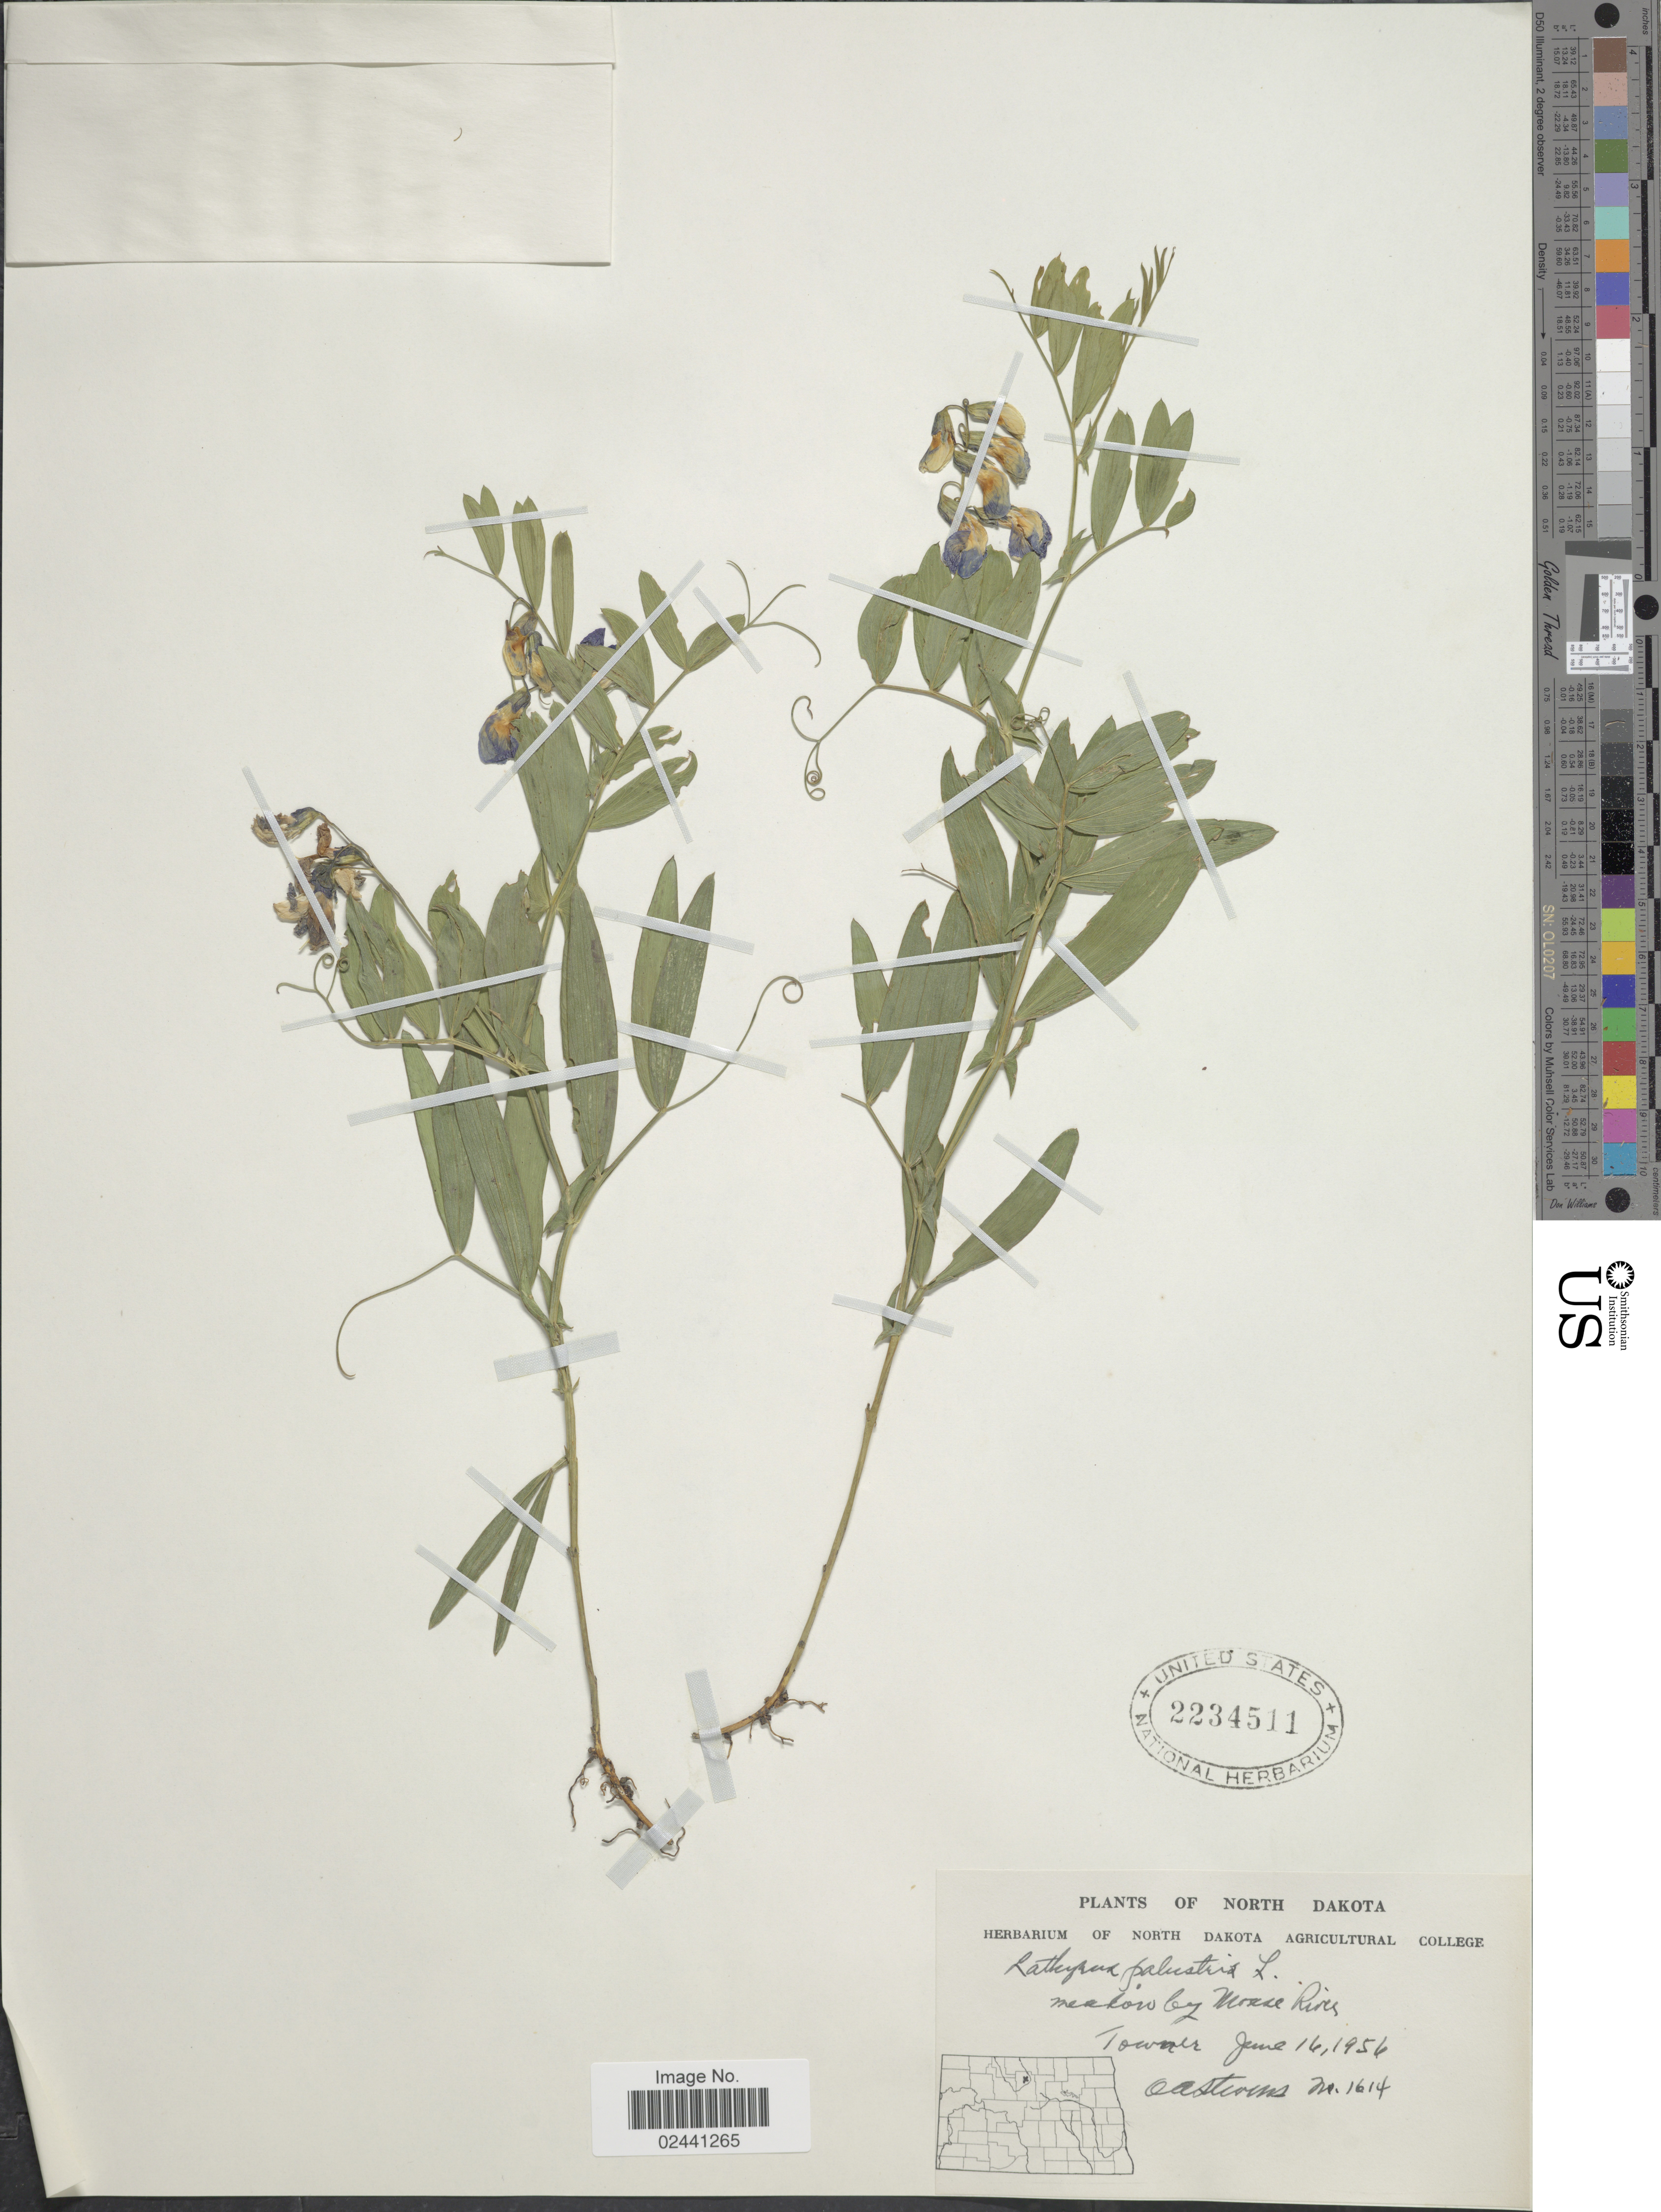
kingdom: Plantae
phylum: Tracheophyta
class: Magnoliopsida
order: Fabales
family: Fabaceae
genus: Lathyrus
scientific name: Lathyrus palustris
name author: L.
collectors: O. A. Stevens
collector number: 1614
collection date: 1956-06-16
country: United States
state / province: North Dakota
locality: Meadow by Morse River Towner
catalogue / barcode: US 2234511